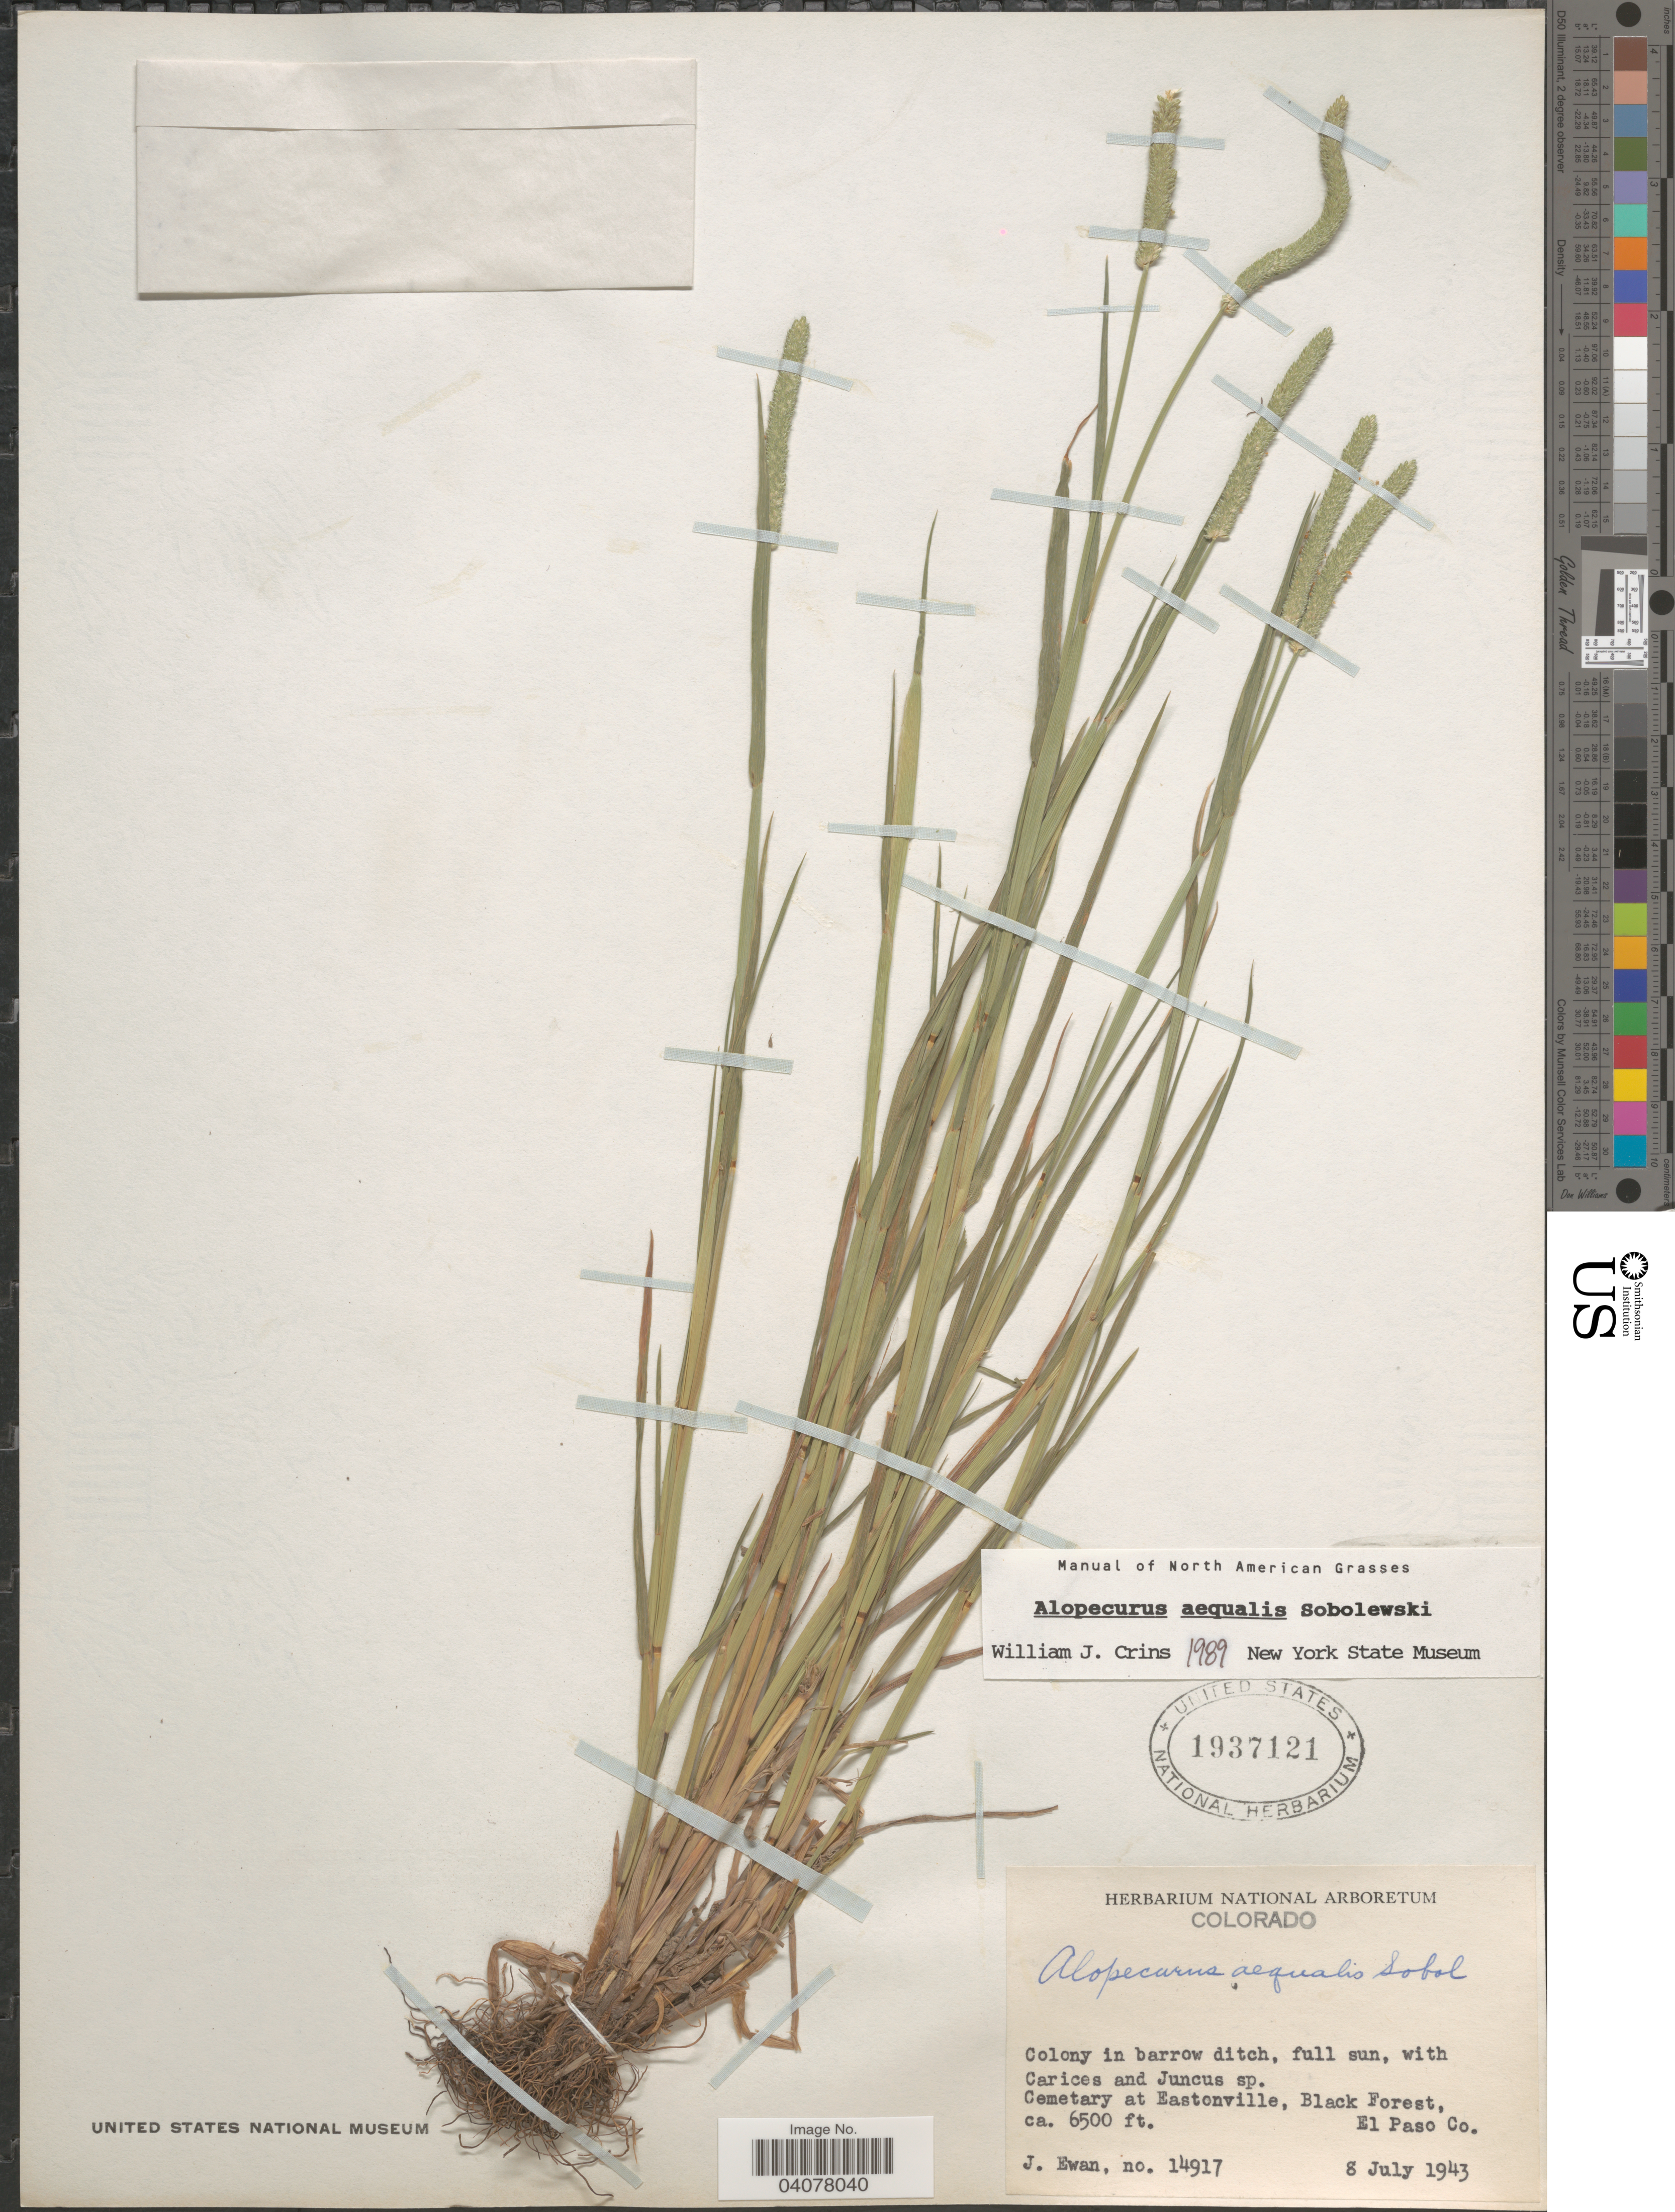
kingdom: Plantae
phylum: Tracheophyta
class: Liliopsida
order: Poales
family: Poaceae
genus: Alopecurus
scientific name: Alopecurus aequalis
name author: Sobol.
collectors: J. A. Ewan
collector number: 14917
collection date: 1943-07-08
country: United States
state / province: Colorado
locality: Cemetary at Eastonville, Black Forest, El Paso Co.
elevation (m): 1981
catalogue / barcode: US 1937121